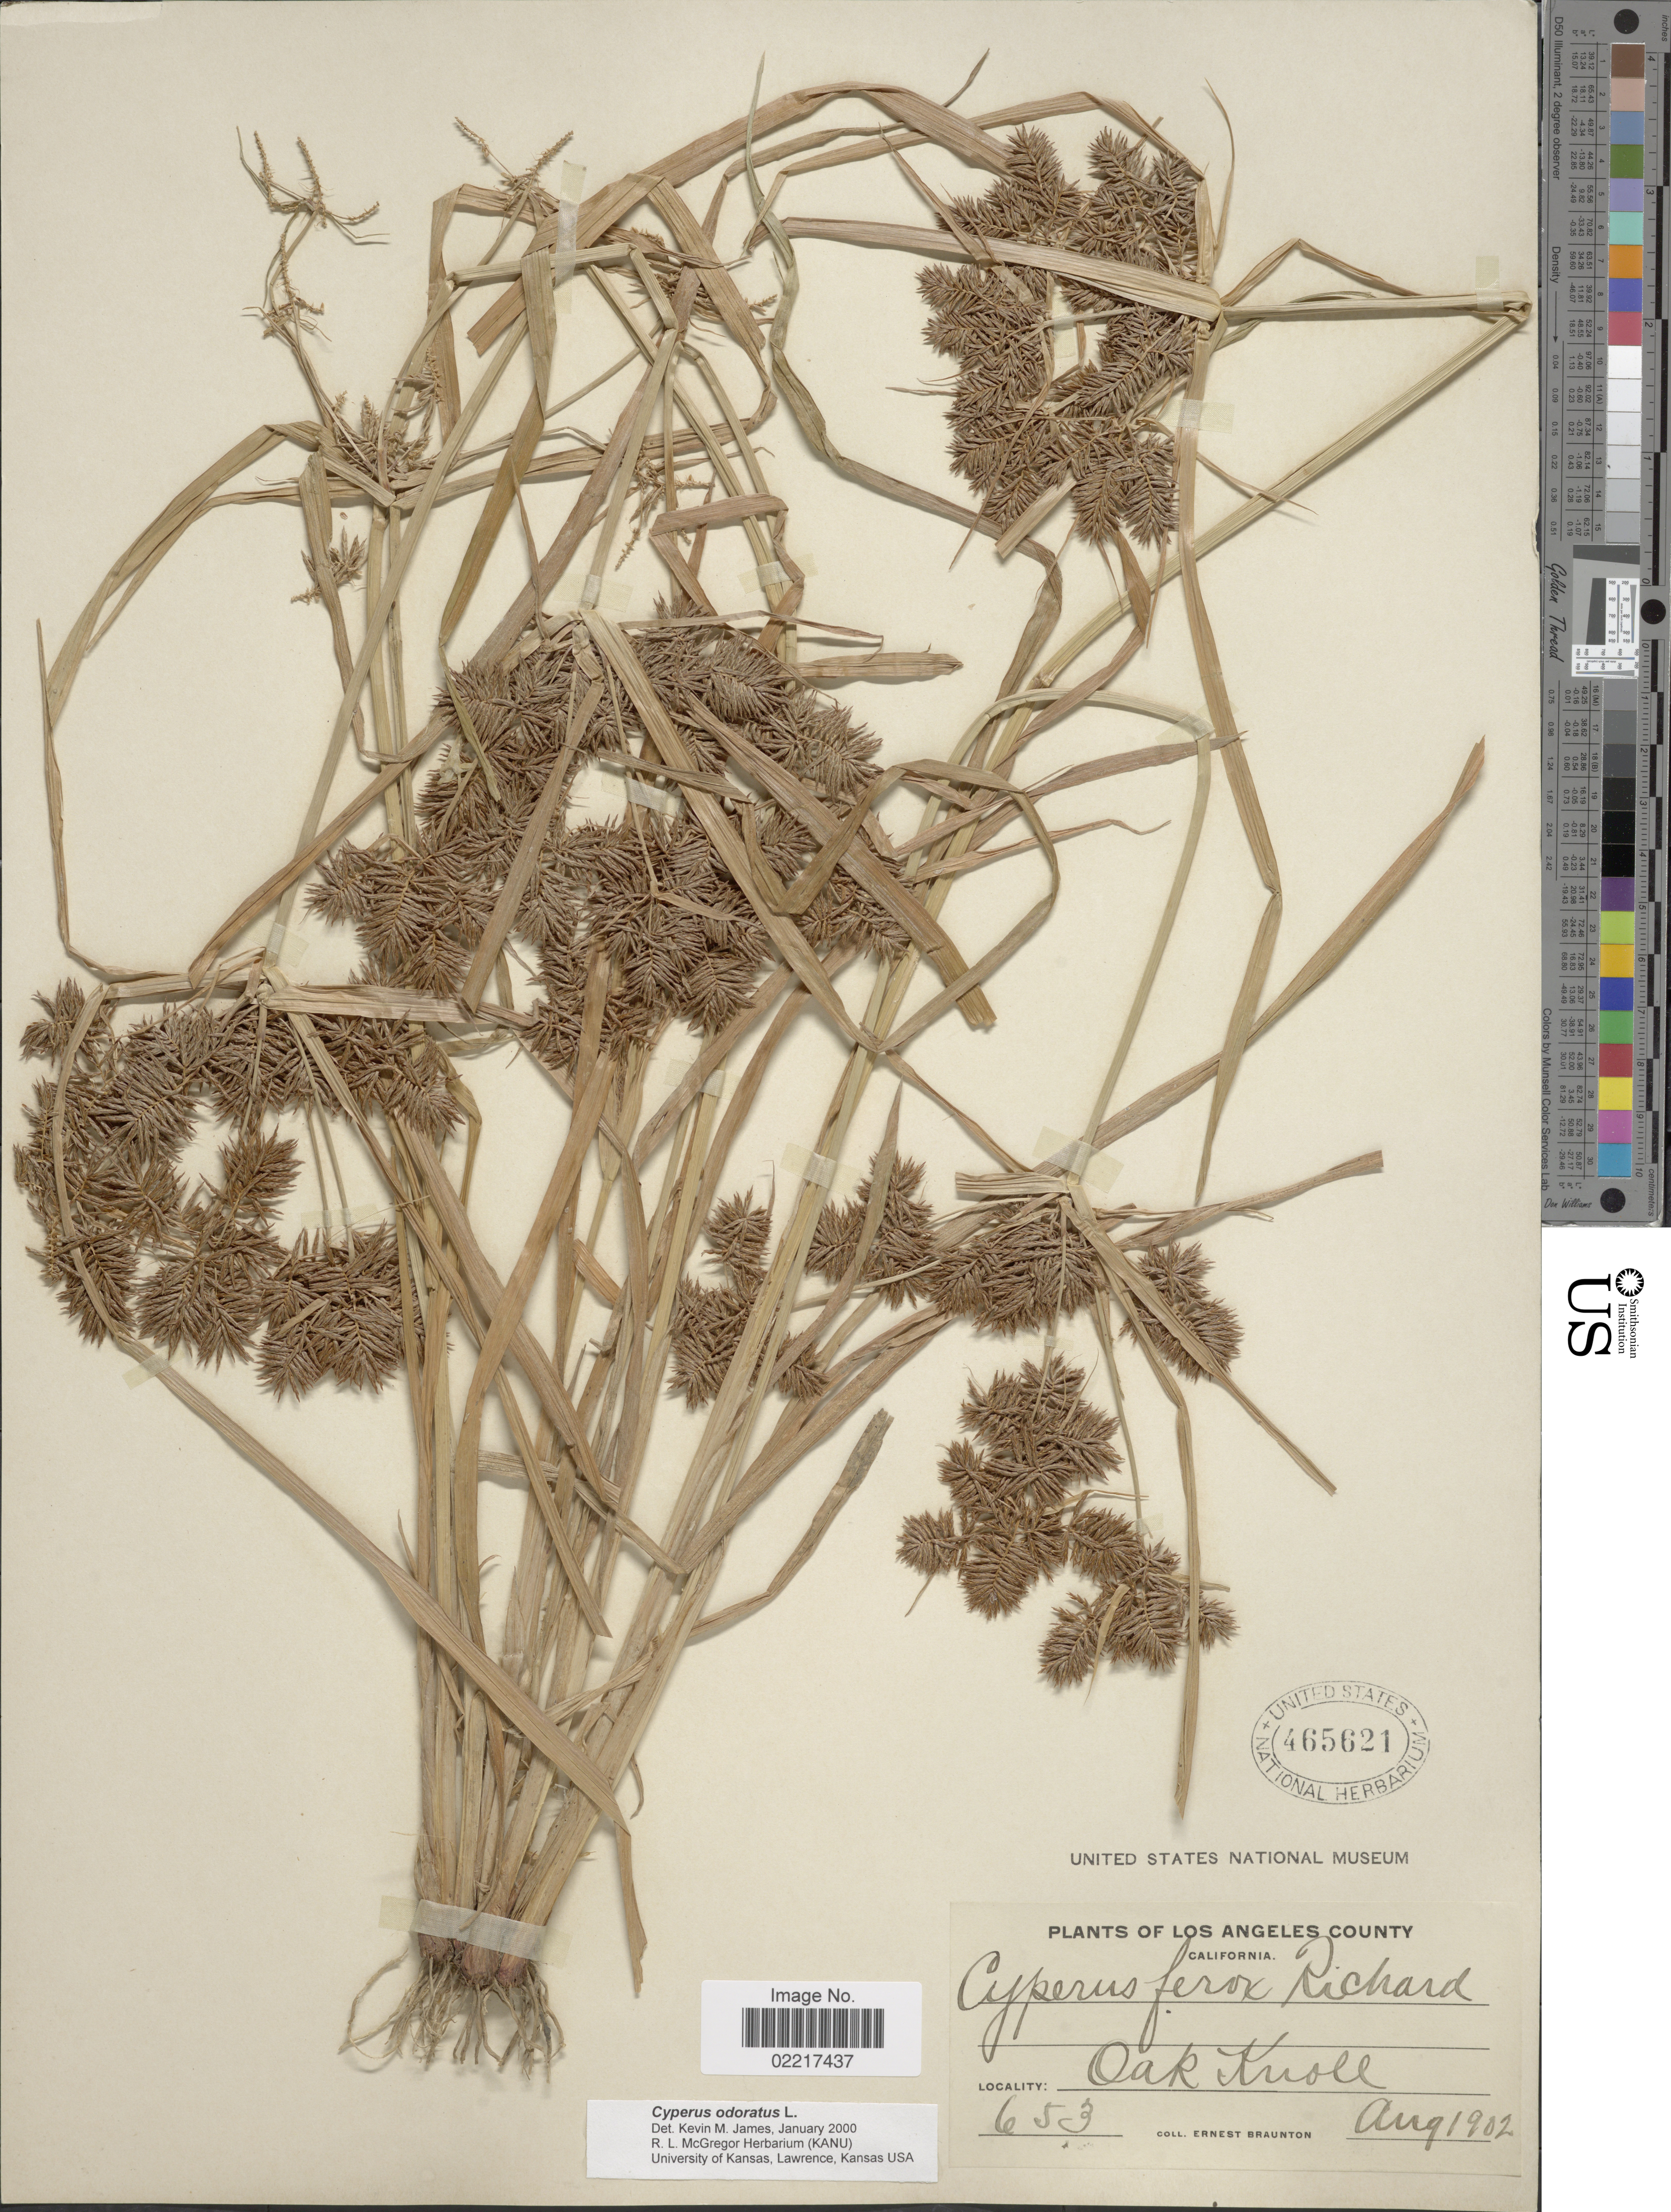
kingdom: Plantae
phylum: Tracheophyta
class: Liliopsida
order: Poales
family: Cyperaceae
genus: Cyperus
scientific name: Cyperus odoratus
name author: L.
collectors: E. Braunton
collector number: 653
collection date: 1902-08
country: United States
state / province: California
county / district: Los Angeles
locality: Los Angeles County, Oak Knoll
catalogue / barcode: US 465621